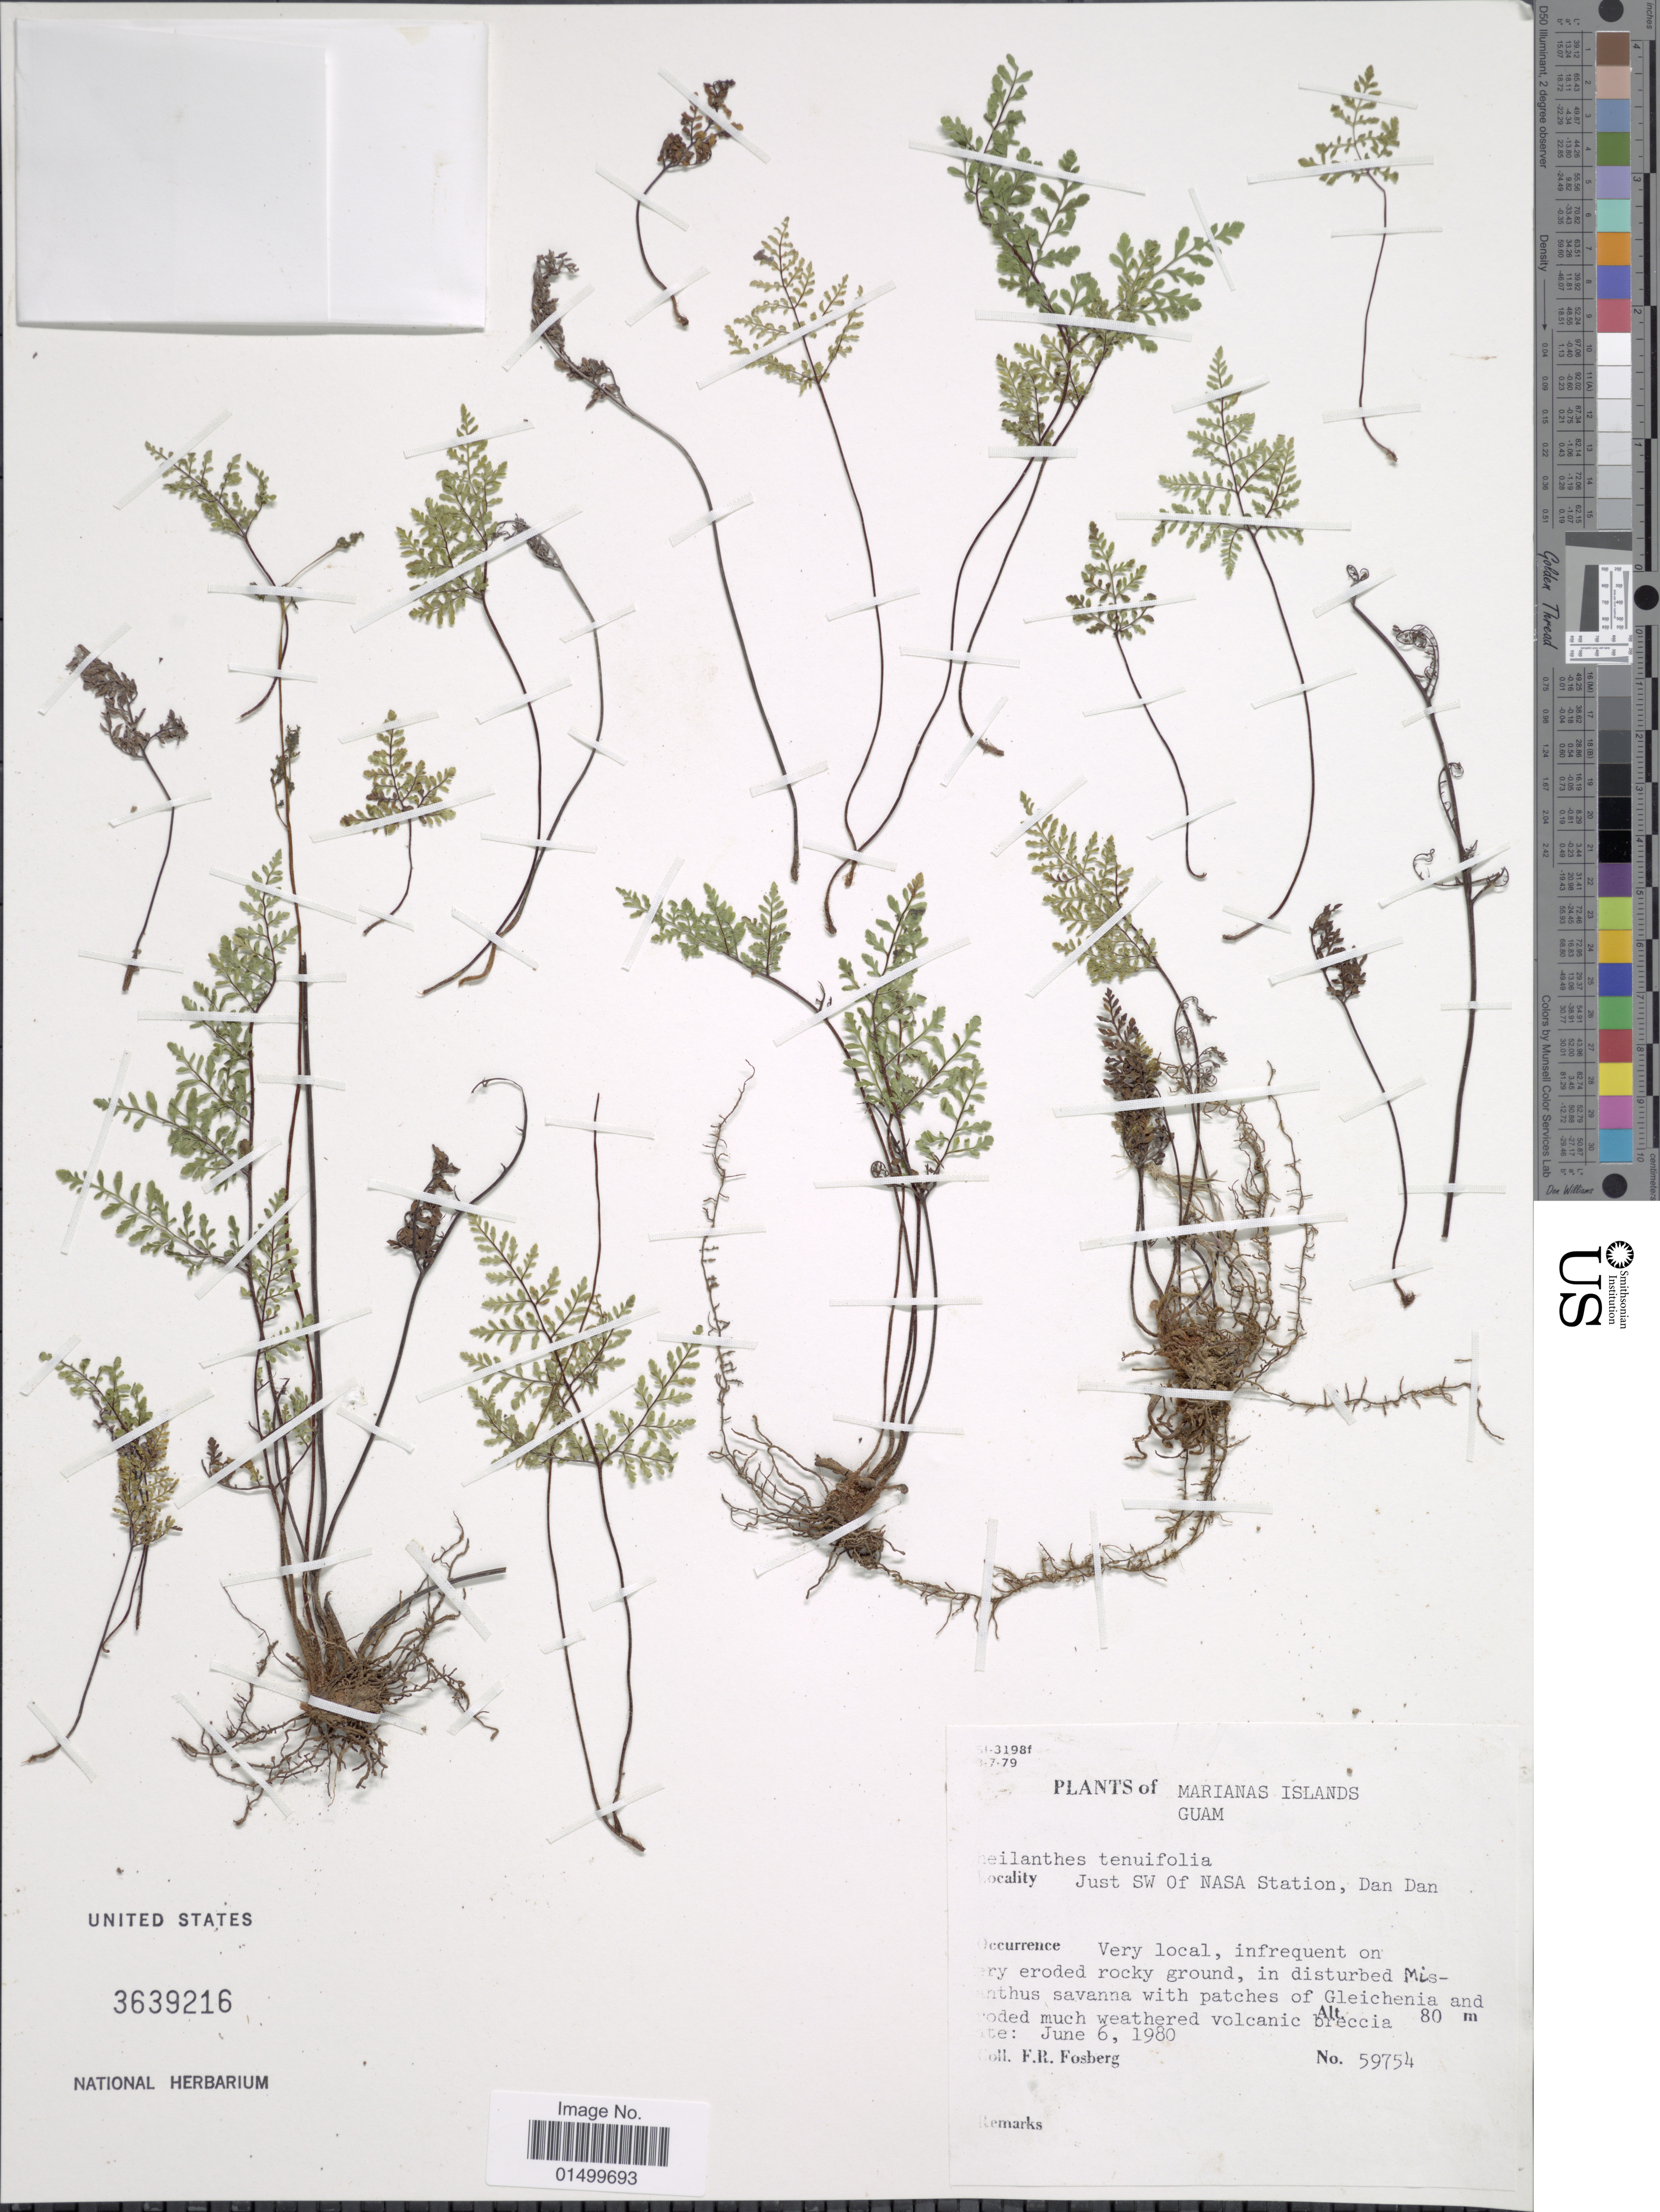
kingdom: Plantae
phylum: Tracheophyta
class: Polypodiopsida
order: Polypodiales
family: Pteridaceae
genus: Cheilanthes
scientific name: Cheilanthes tenuifolia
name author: (Burm. f.) Sw.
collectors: F. R. Fosberg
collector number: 59754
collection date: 1980-06-06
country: Guam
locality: Marianas Islands, Just SW of NASA station, Dan Dan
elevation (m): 80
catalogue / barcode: US 3639216